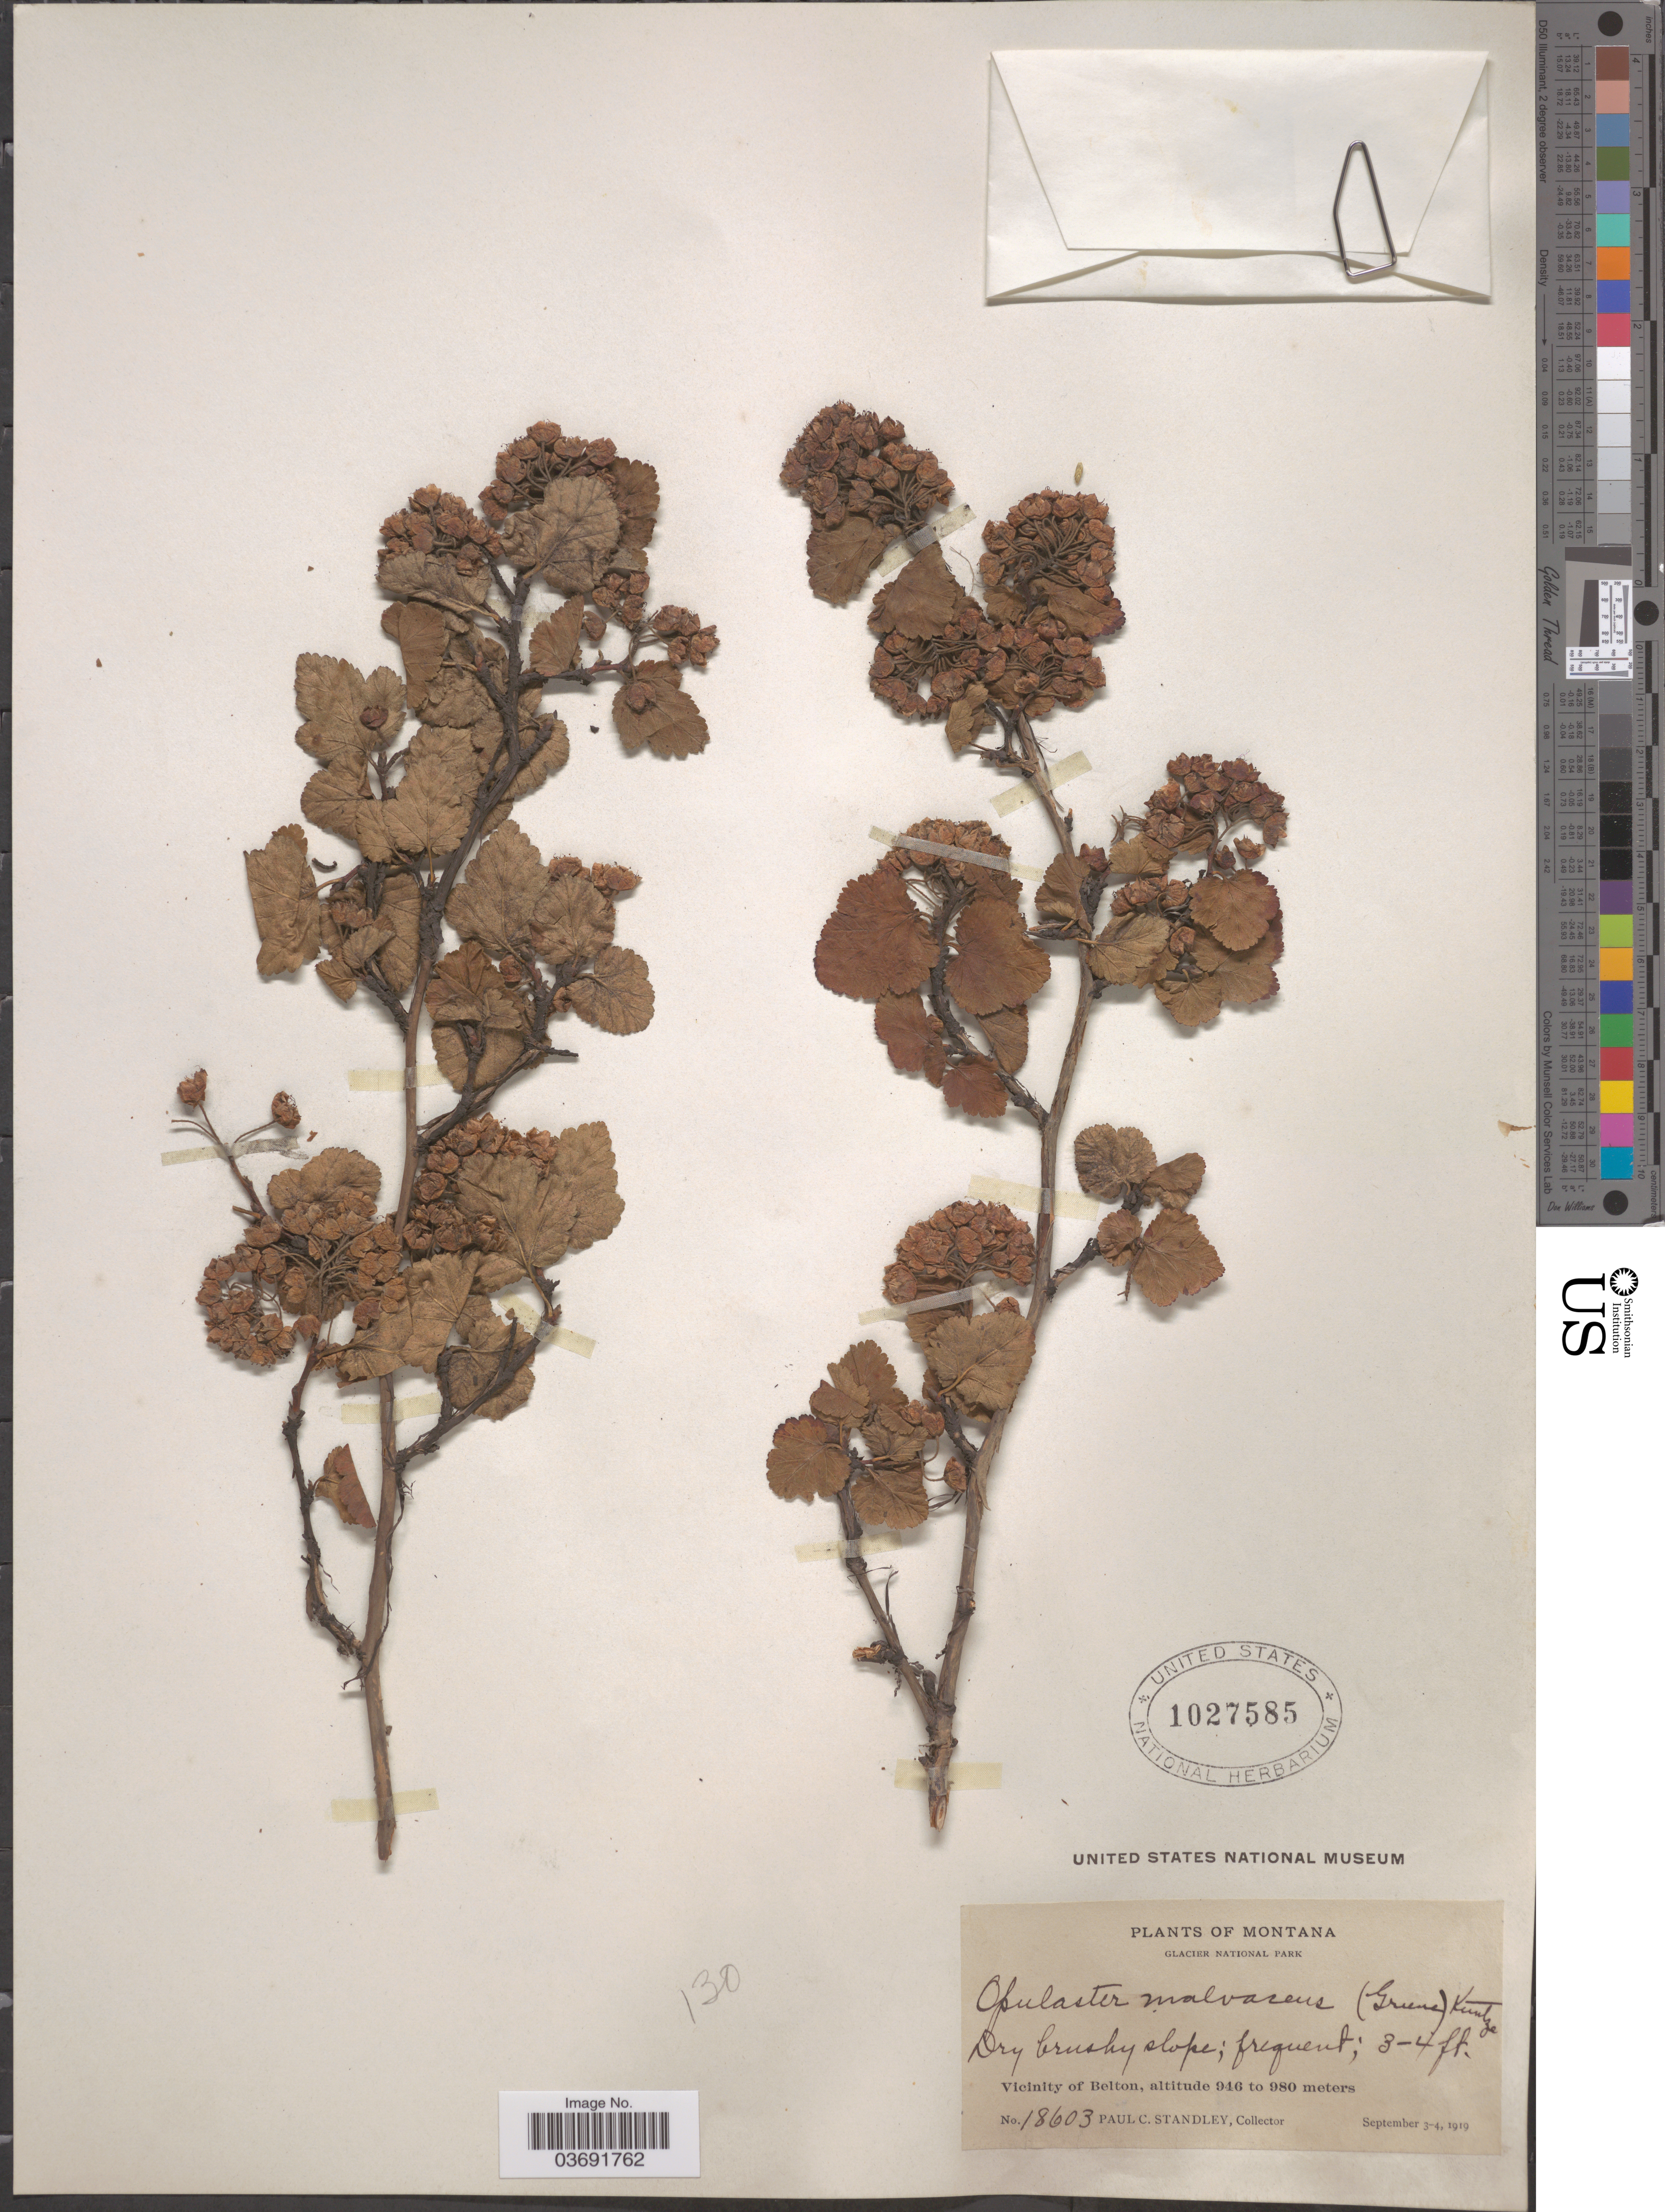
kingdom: Plantae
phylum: Tracheophyta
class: Magnoliopsida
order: Rosales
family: Rosaceae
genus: Physocarpus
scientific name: Physocarpus malvaceus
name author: (Greene) Kuntze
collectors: P. C. Standley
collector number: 18603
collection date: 1919-09-03/1919-09-04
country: United States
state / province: Montana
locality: Glacier National Park. Vicinity of Belton.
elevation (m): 946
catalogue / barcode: US 1027585